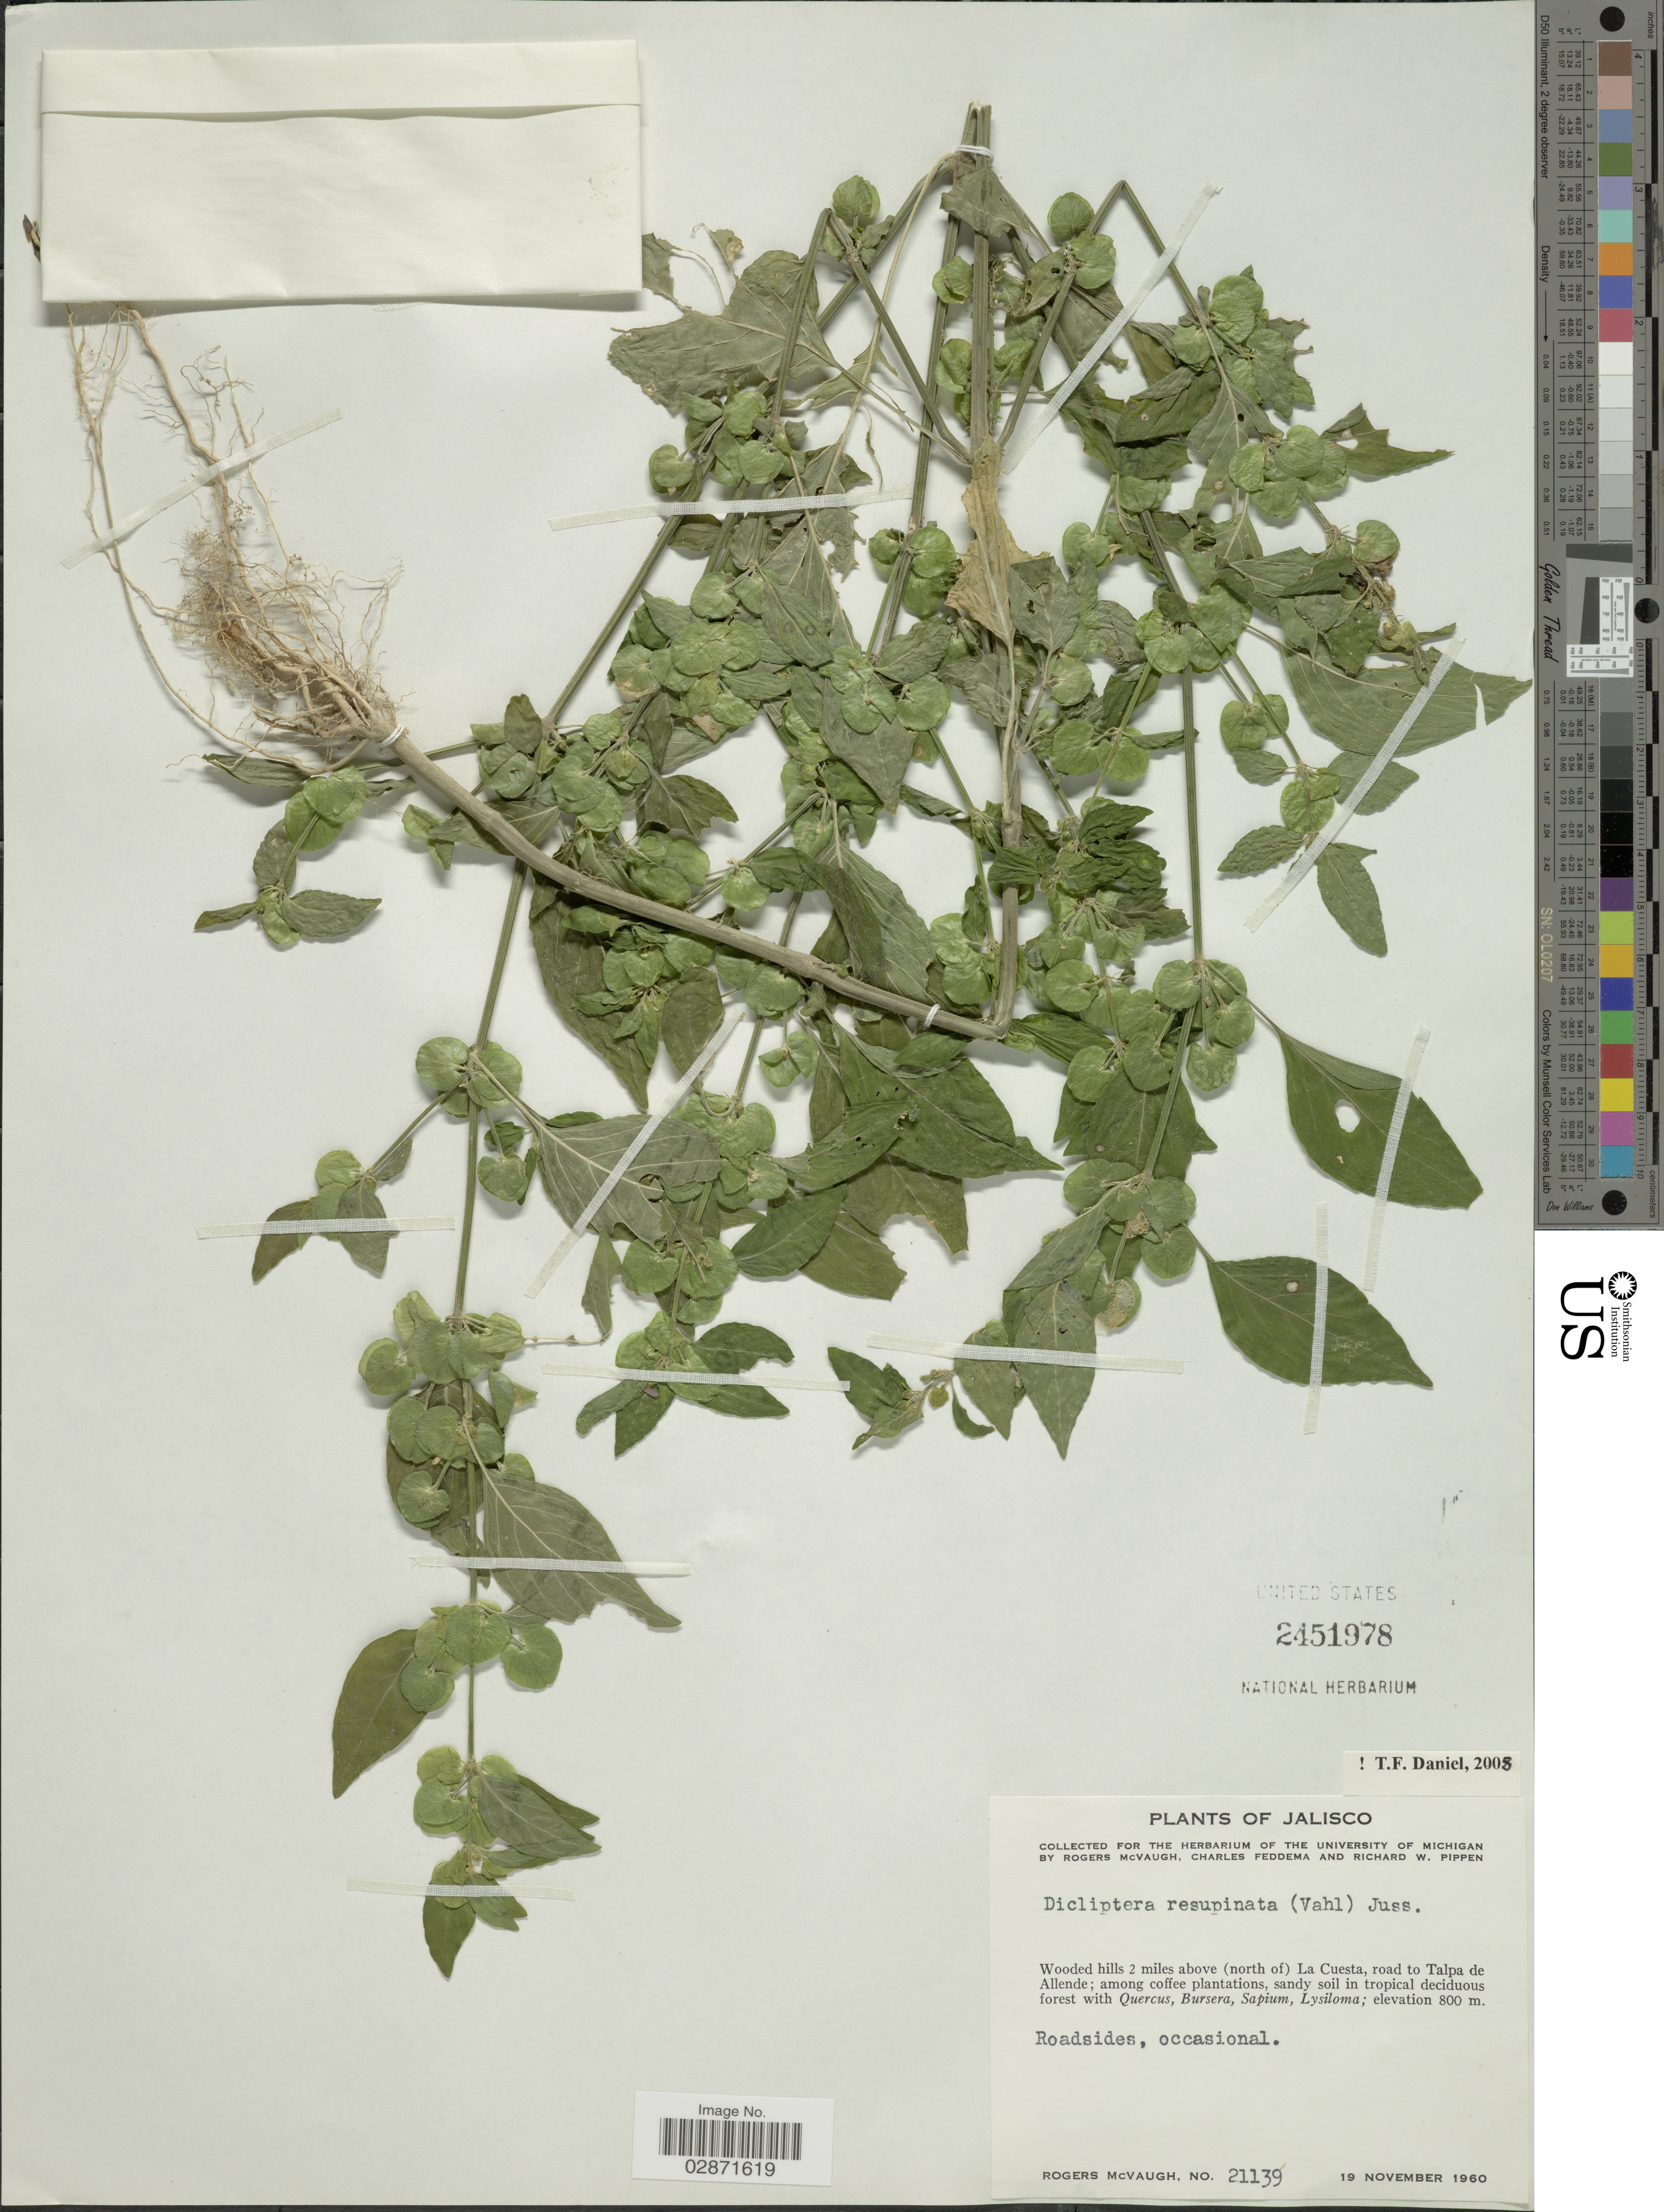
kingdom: Plantae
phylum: Tracheophyta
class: Magnoliopsida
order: Lamiales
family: Acanthaceae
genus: Dicliptera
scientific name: Dicliptera resupinata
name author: (Vahl) Juss.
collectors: R. McVaugh, C. Feddema & R. W. Pippen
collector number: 21139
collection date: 1960-11-19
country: Mexico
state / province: Jalisco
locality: Wooded hills 2 miles above (north of) La Cuesta, road to Talpa de Allende.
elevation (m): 800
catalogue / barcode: US 2451978